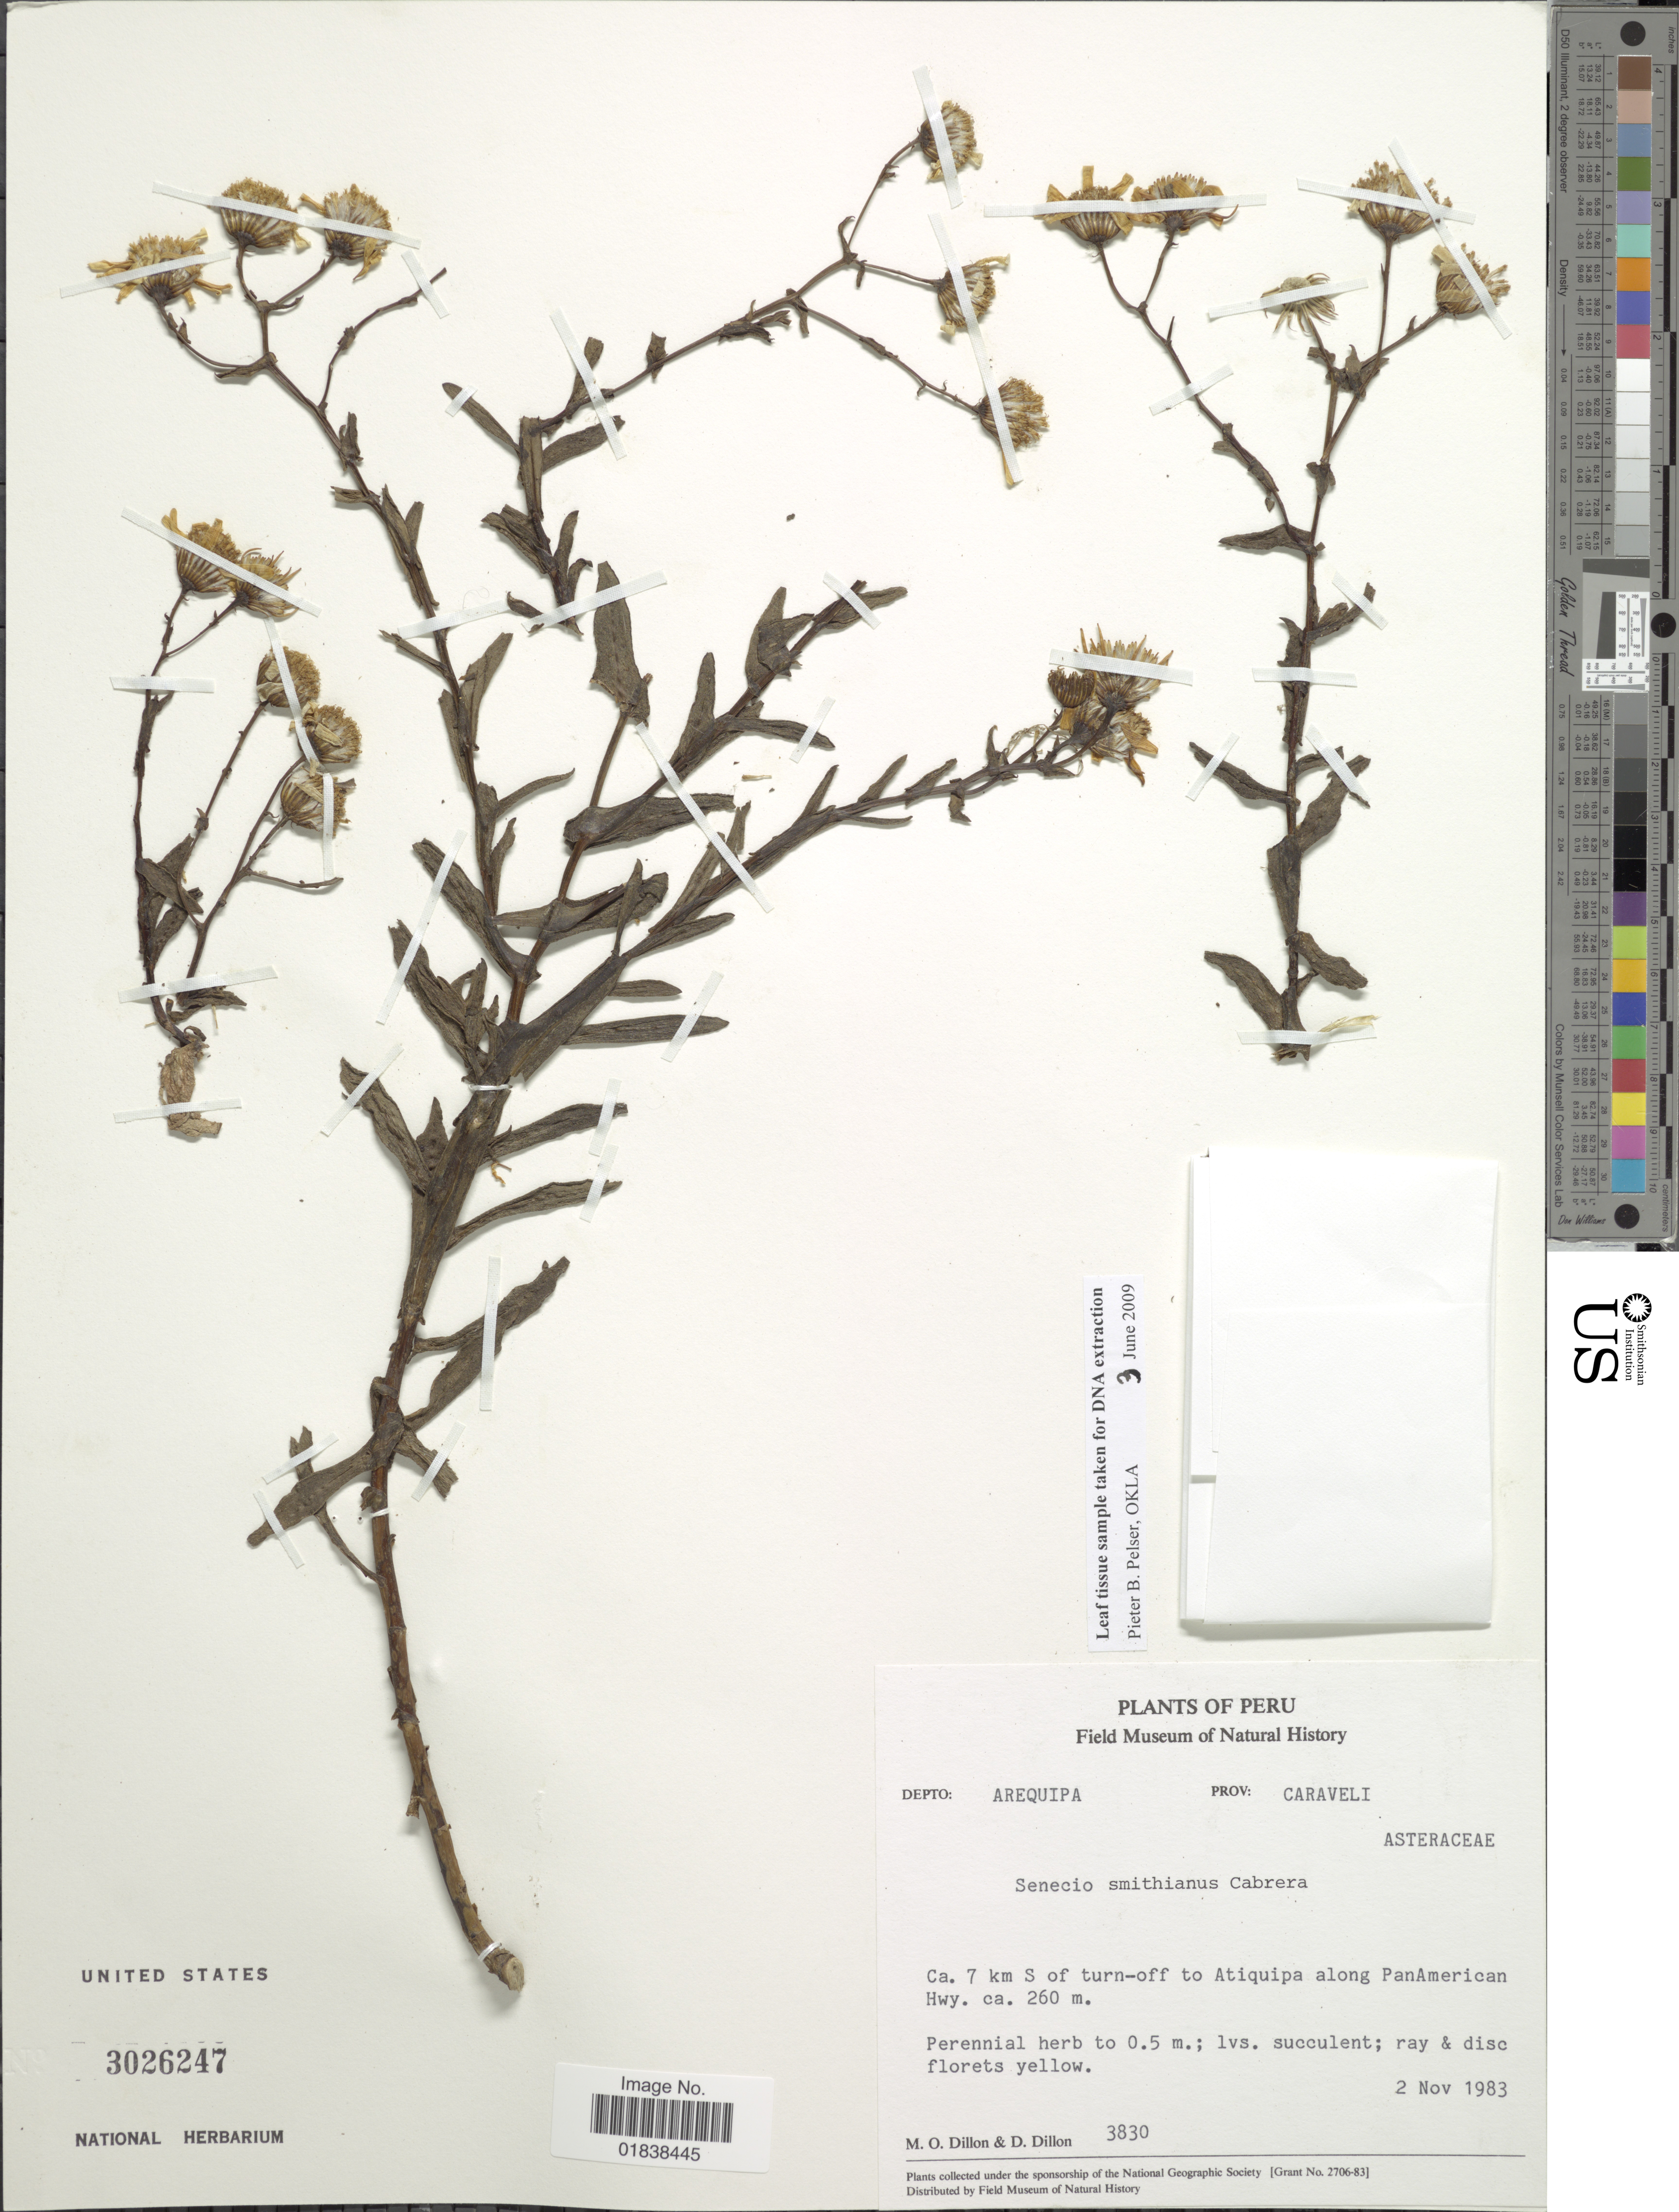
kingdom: Plantae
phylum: Tracheophyta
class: Magnoliopsida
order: Asterales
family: Asteraceae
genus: Senecio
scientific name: Senecio smithianus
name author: Cabrera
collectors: M. O. Dillon & D. Dillon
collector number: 3830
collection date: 1983-11-02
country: Peru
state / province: Arequipa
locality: Prov. Caraveli, ca 7 km S of turn-off to Atiquipa along PanAmerican Hwy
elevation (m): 260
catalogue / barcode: US 3026247